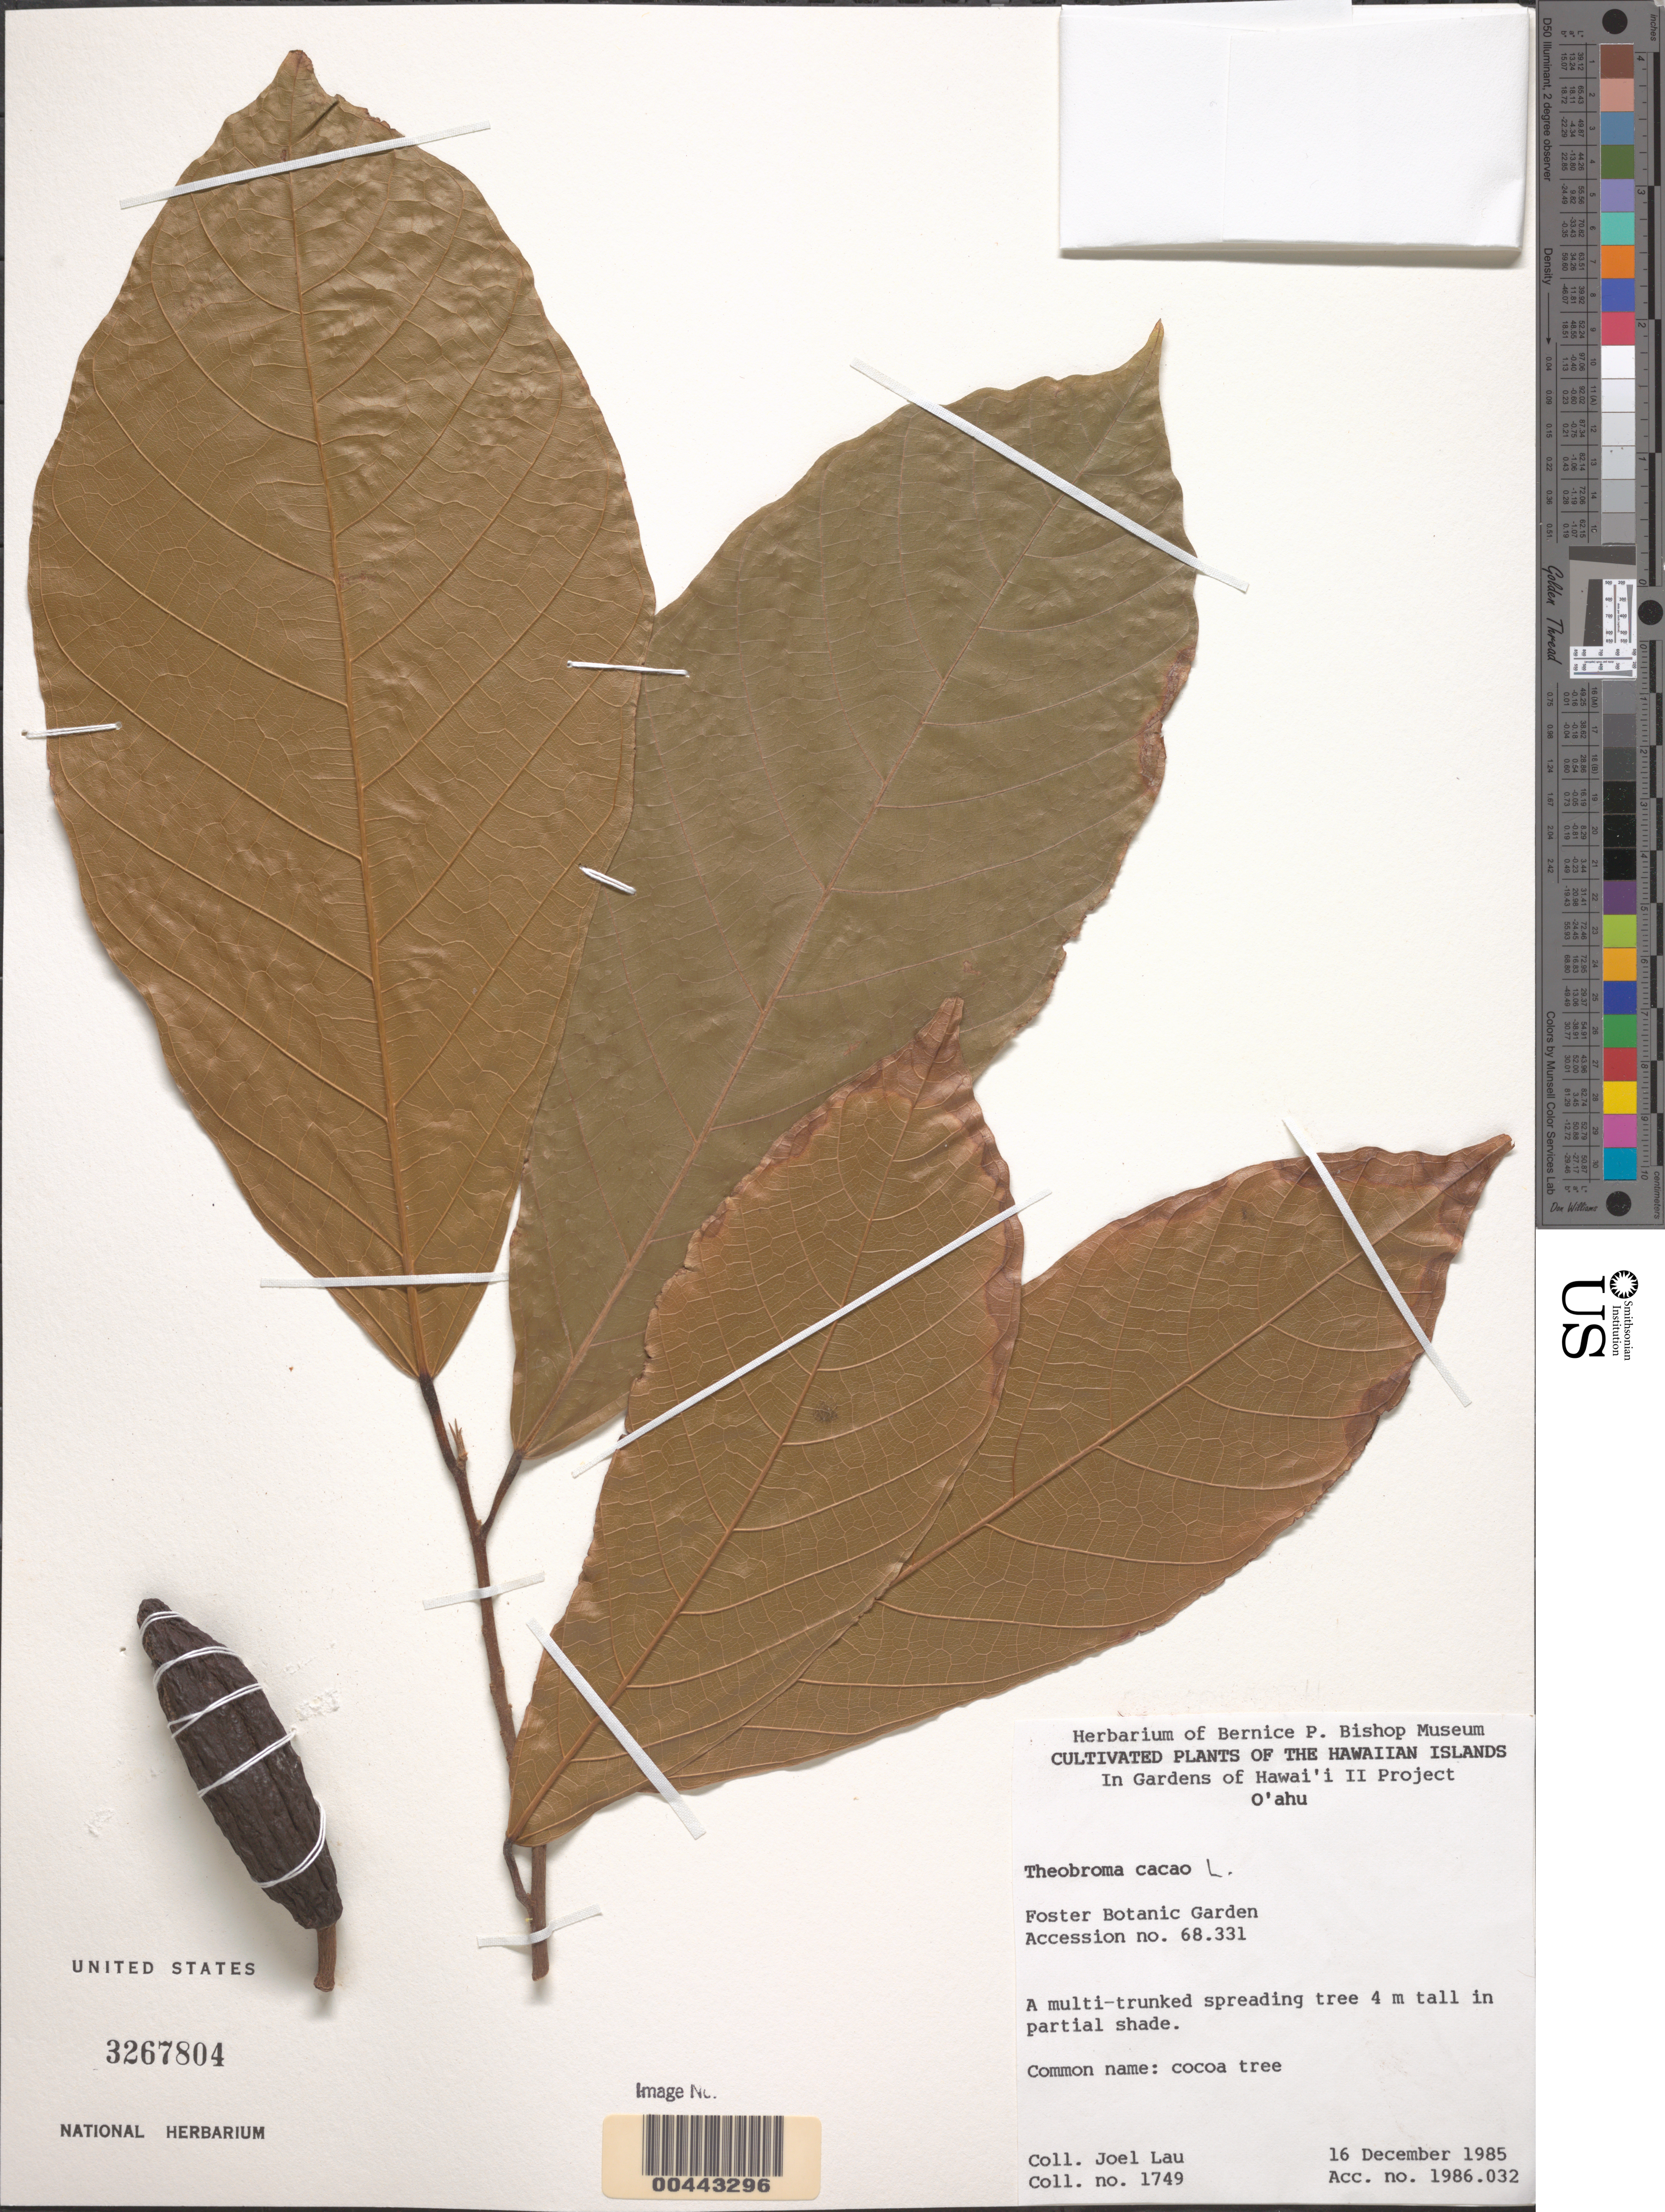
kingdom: Plantae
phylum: Tracheophyta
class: Magnoliopsida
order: Malvales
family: Malvaceae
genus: Theobroma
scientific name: Theobroma cacao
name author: L.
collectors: J. Lau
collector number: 1749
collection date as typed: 16 Dec 1985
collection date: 1985-12-16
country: United States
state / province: Hawaii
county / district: Honolulu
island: Oahu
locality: Foster Botanic Garden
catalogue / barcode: US 3267804